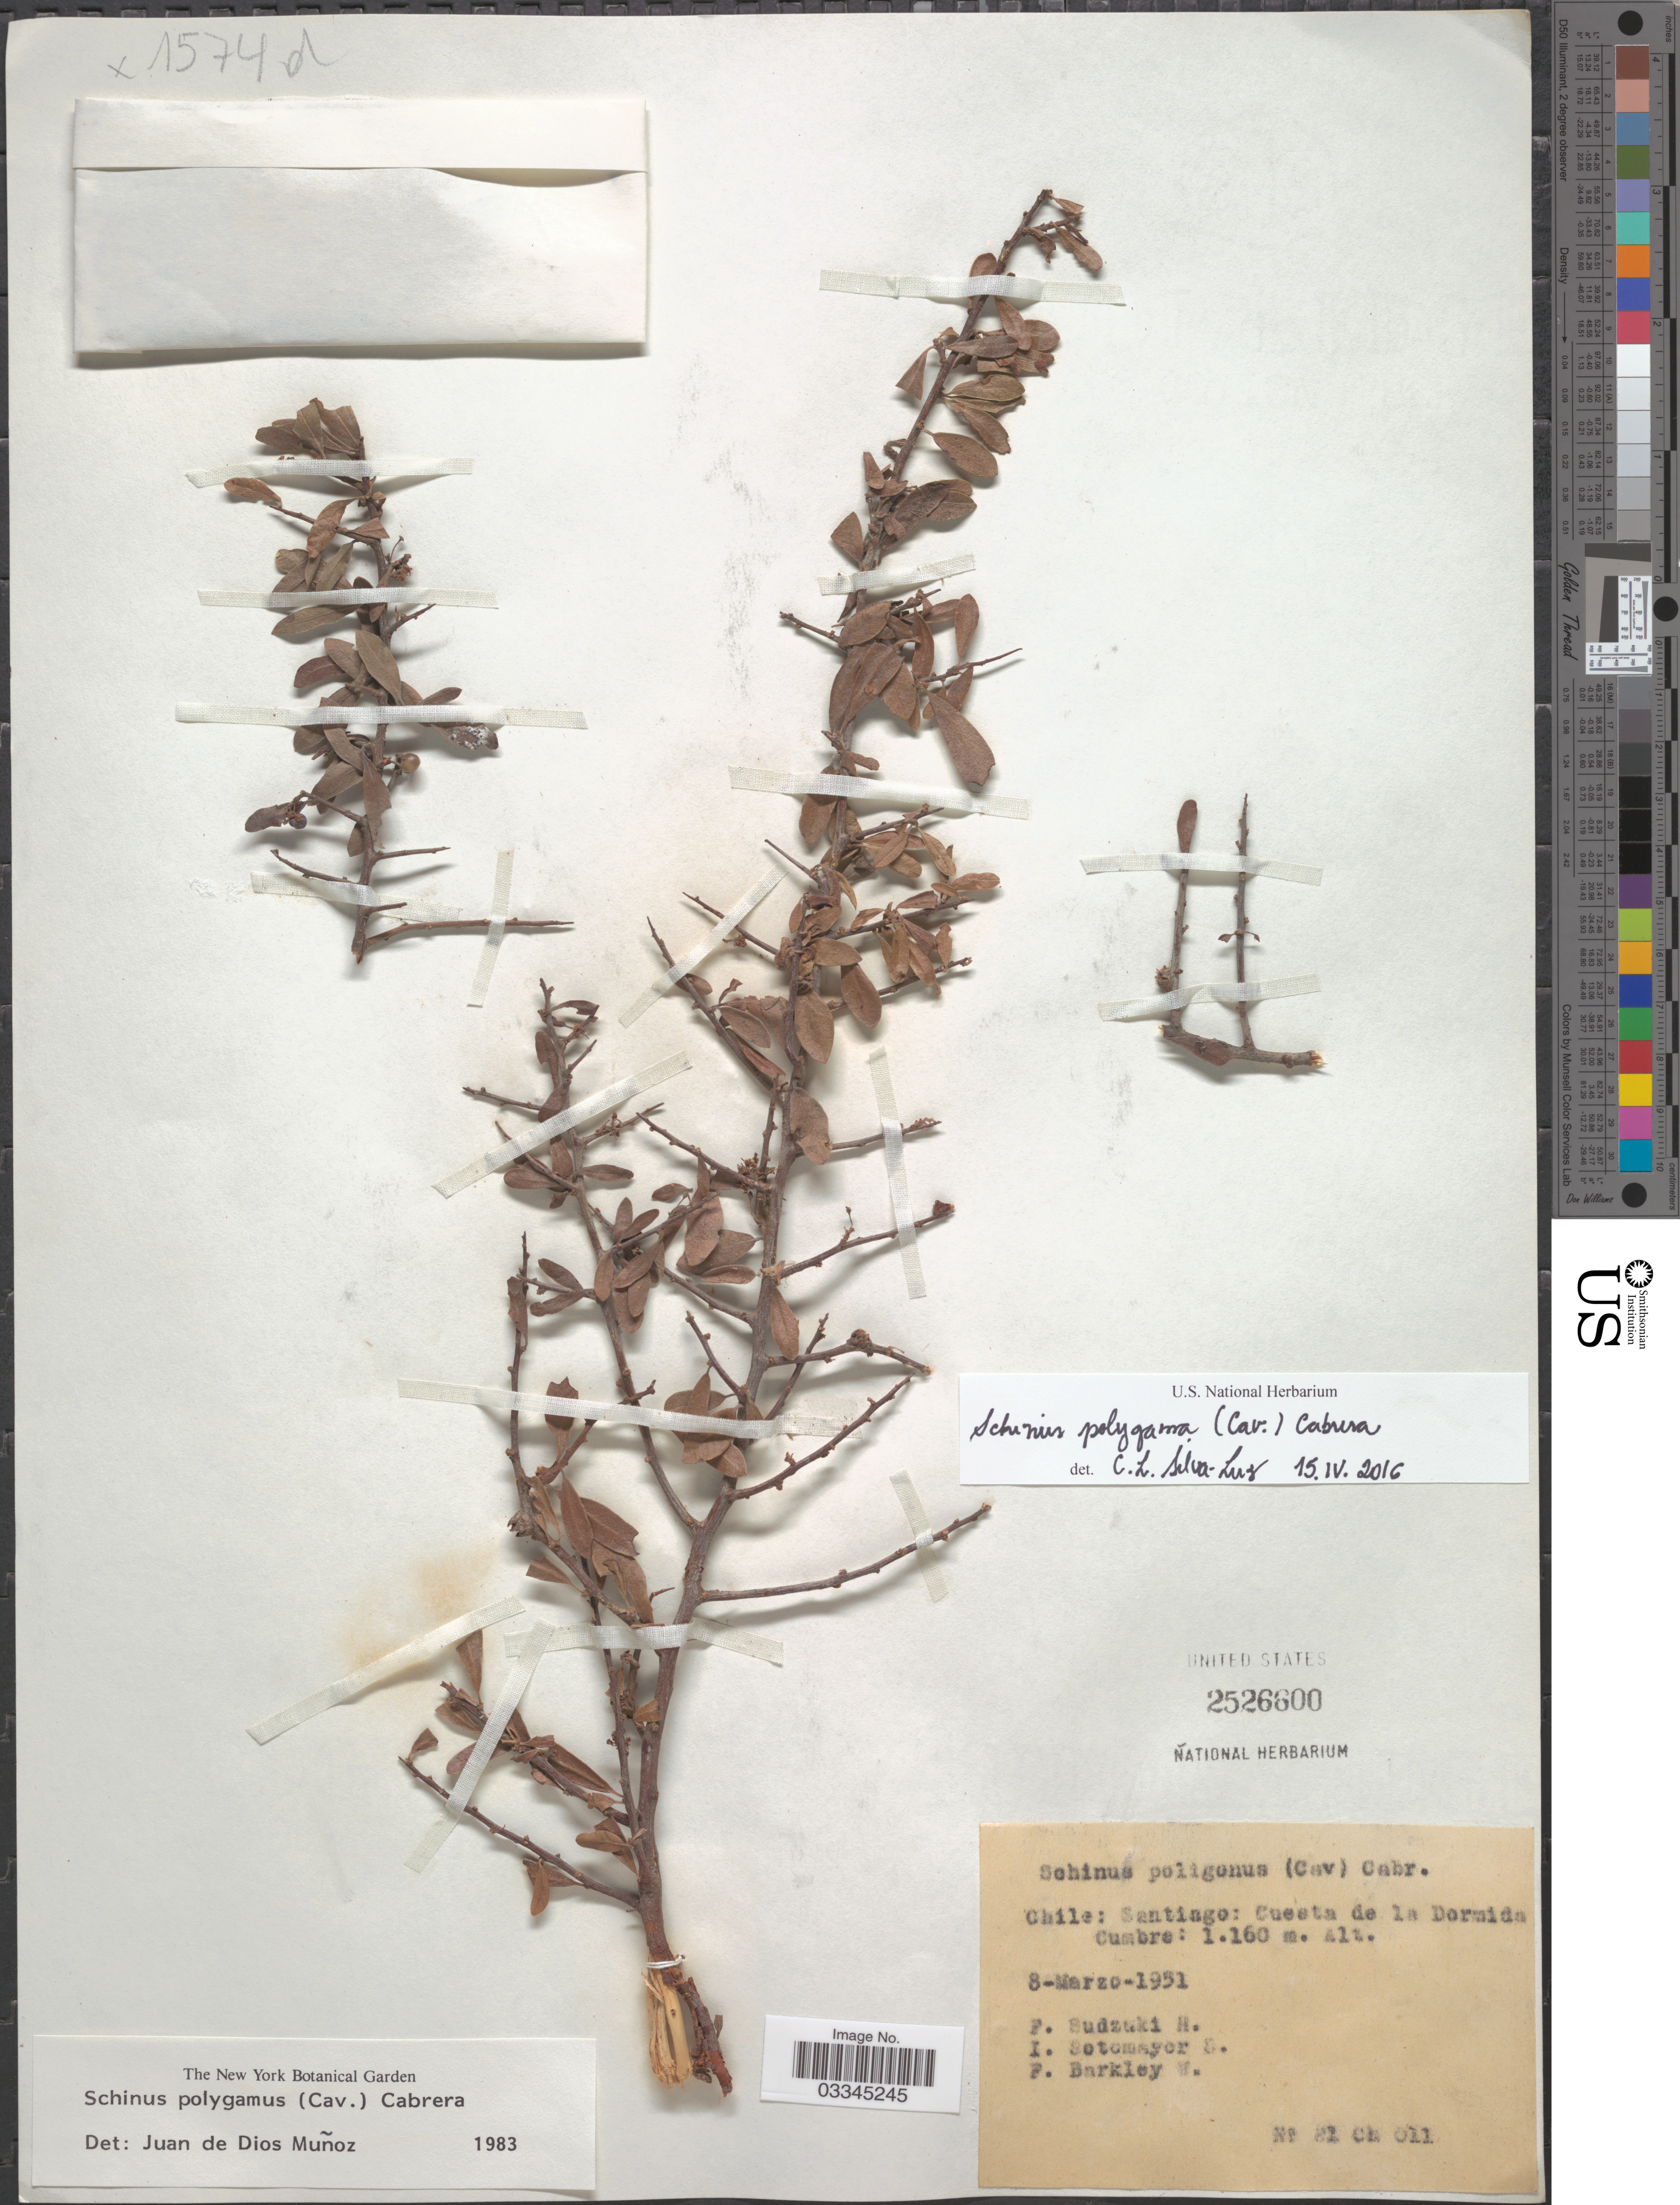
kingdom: Plantae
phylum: Tracheophyta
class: Magnoliopsida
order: Sapindales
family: Anacardiaceae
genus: Schinus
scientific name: Schinus polygama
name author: (Cav.) Cabrera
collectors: F. Sudzuki H., I. Sotomayor S. & F. Barkley W.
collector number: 81 Ct 011*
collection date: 1951-03-08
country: Chile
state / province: Región Metropolitana (RM)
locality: Santiago: Cuesta de la Dormida Cumbre.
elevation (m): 1160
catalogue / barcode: US 2526600